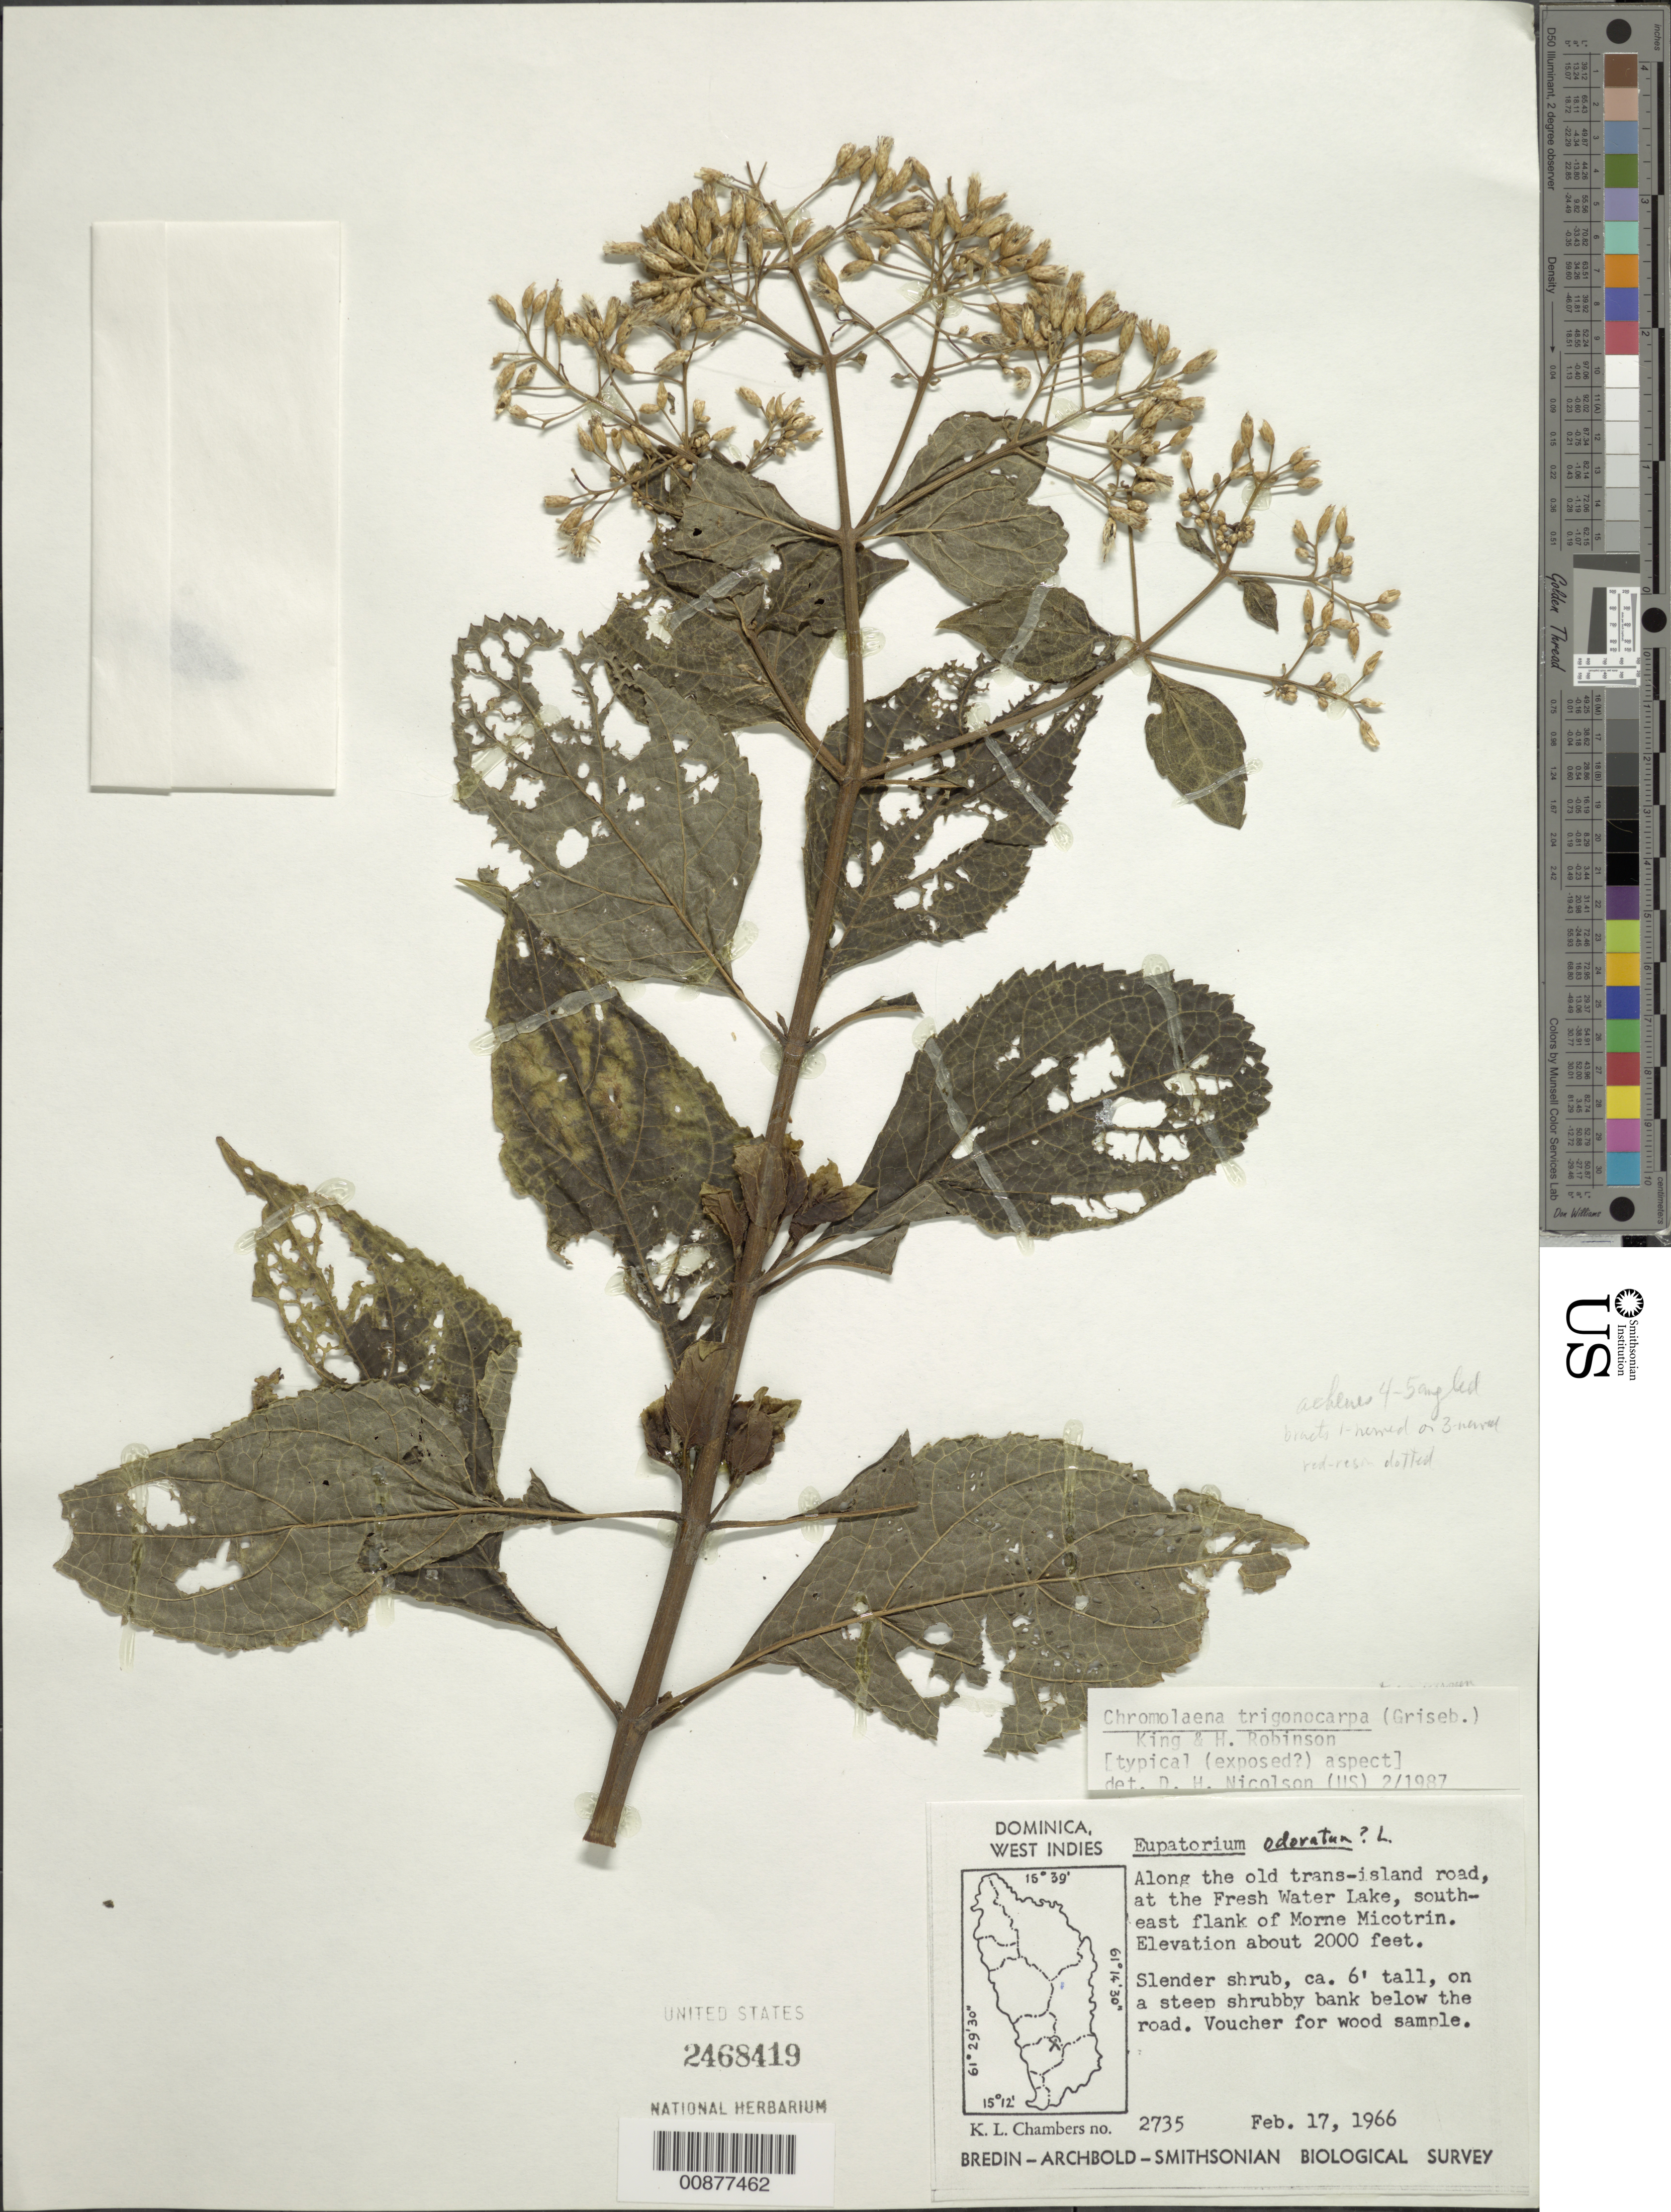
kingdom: Plantae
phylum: Tracheophyta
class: Magnoliopsida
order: Asterales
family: Asteraceae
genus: Chromolaena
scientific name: Chromolaena trigonocarpa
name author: (Griseb.) R.M. King & H. Rob.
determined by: Nicolson, Dan H.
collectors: K. L. Chambers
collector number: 2735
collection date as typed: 17 Feb 1966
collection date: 1966-02-17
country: Dominica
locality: Along road to old trans-island road, at Fresh Water Lake, SE flank of Morne Micotrin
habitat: On a steep shrubby bank below road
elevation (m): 610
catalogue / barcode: US 2468419